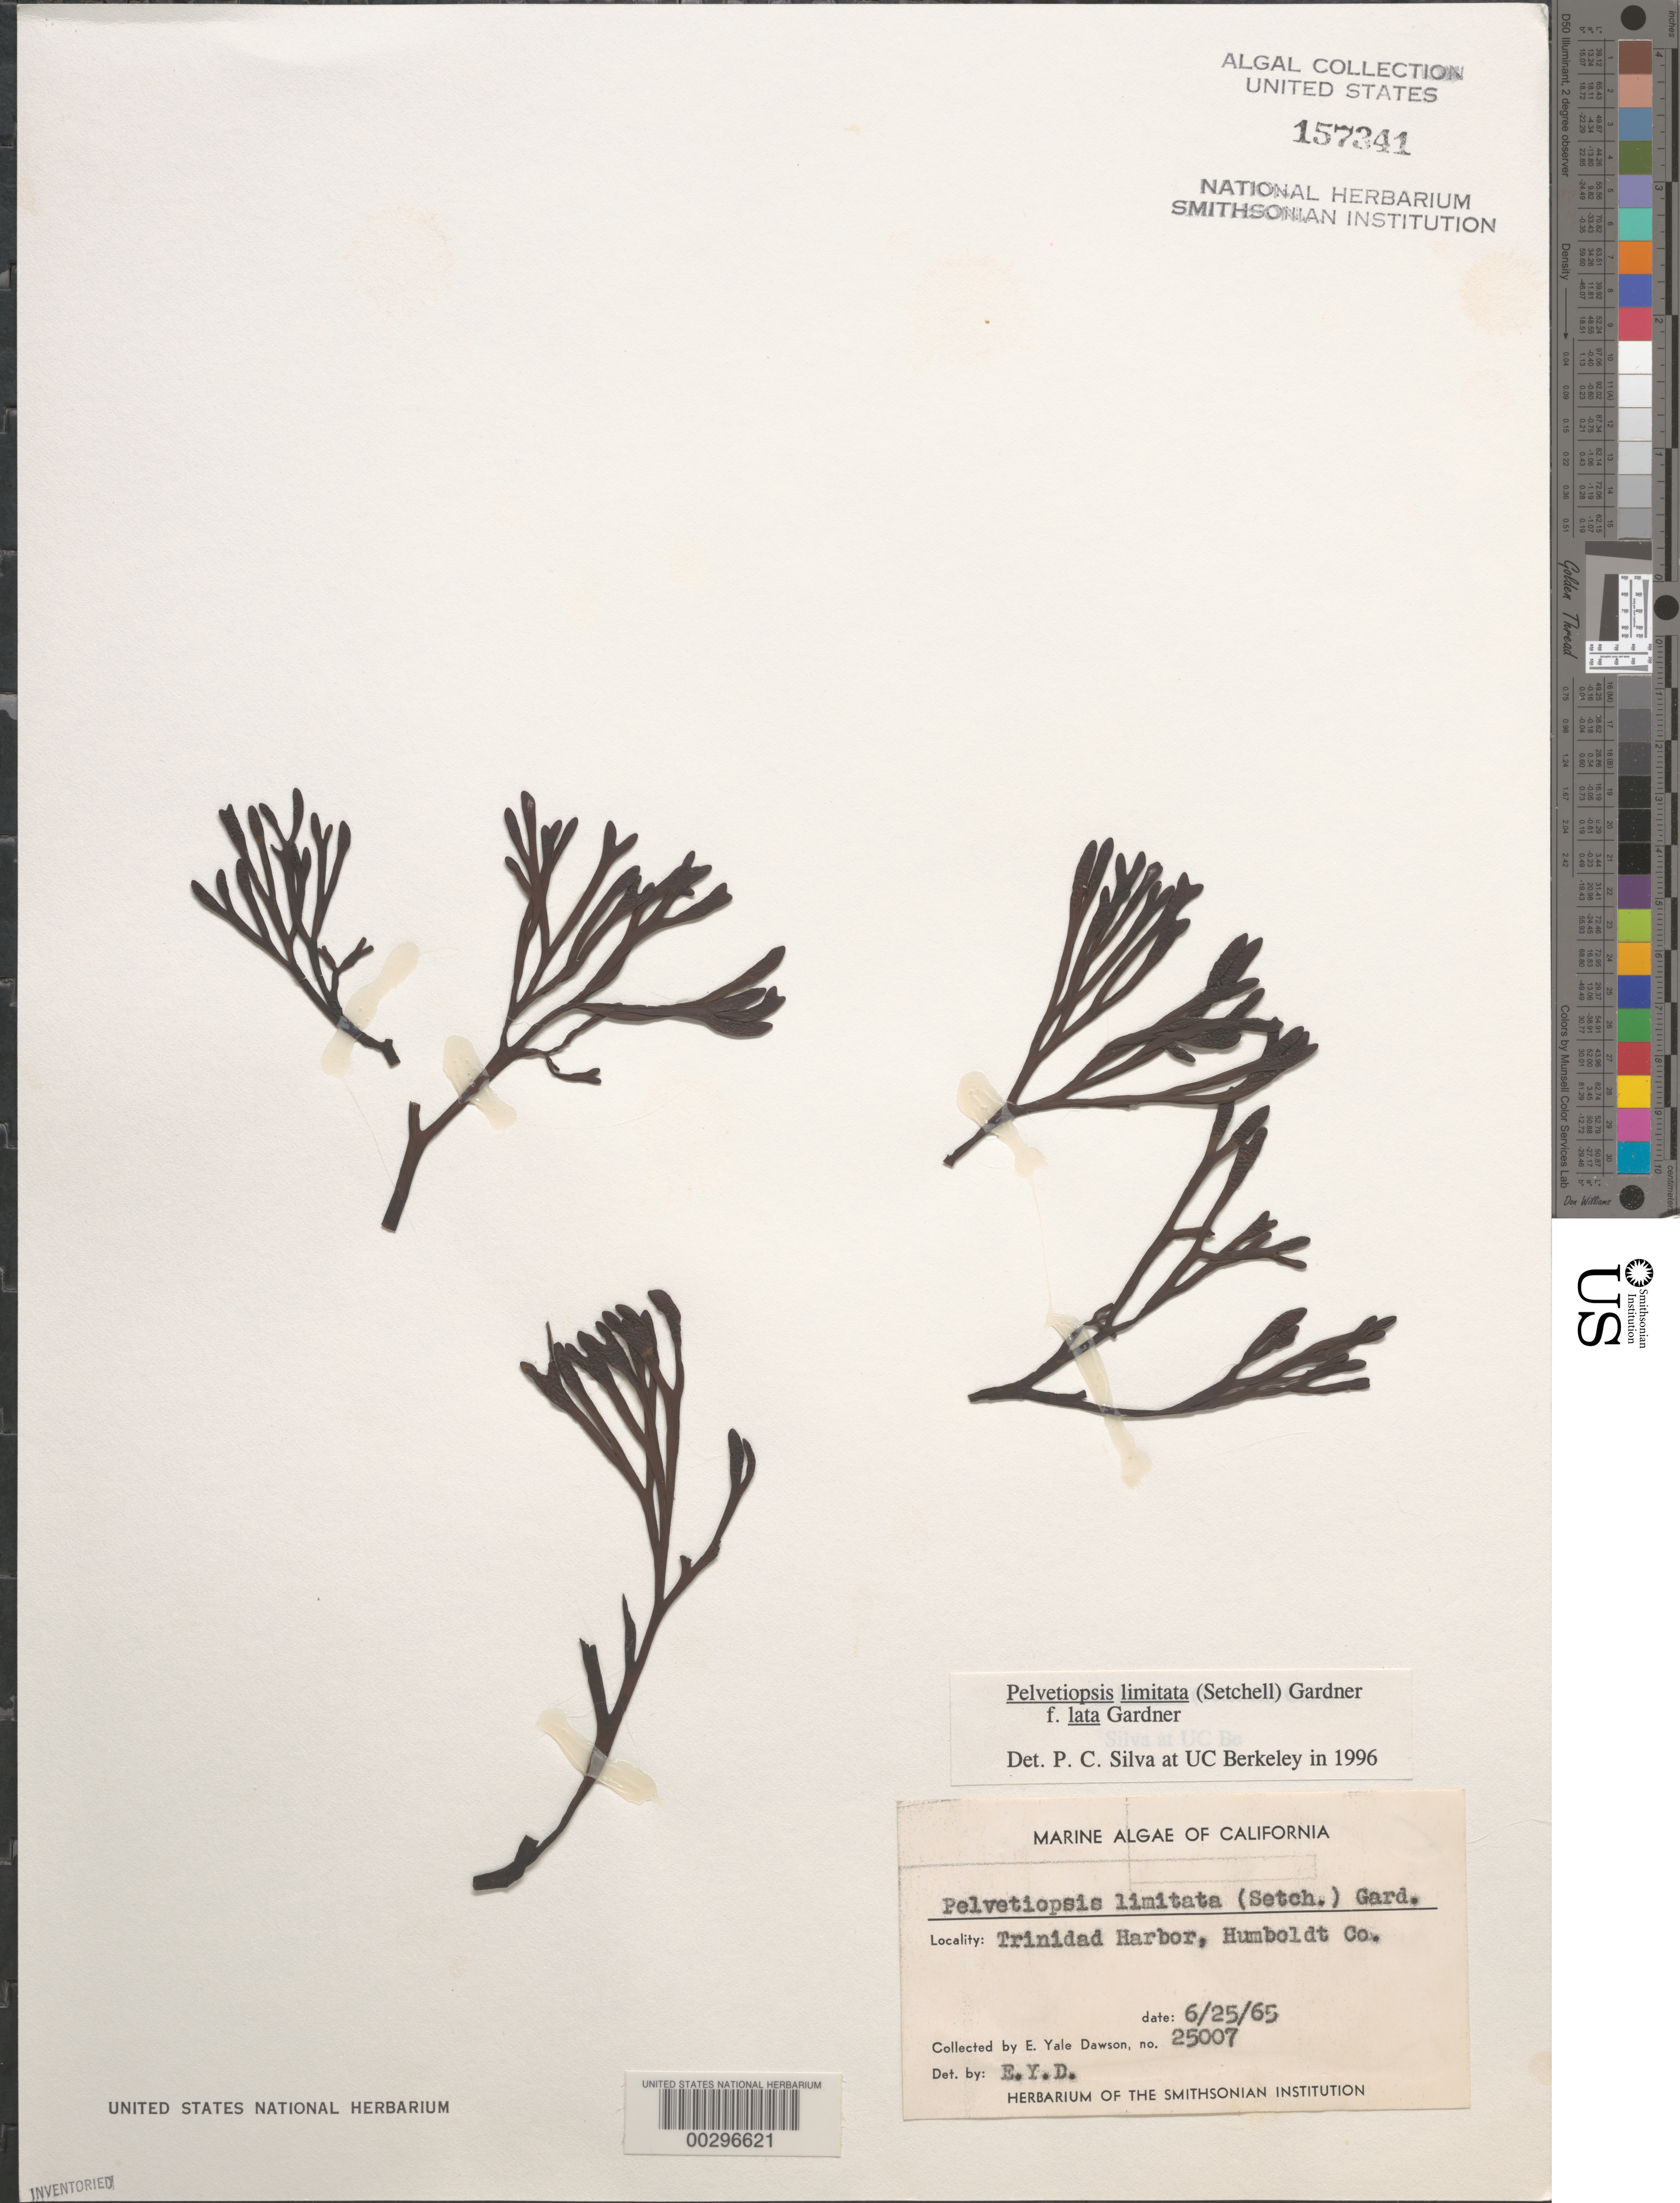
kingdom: Chromista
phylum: Ochrophyta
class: Phaeophyceae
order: Fucales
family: Fucaceae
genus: Pelvetiopsis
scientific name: Pelvetiopsis limitata f. lata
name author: N.L. Gardner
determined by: Silva, P. C.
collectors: E. Y. Dawson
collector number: EYD 25007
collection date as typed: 25 Jun 1965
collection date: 1965-06-25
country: United States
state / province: California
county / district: Humboldt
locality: Trinidad Harbor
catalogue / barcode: US 157341